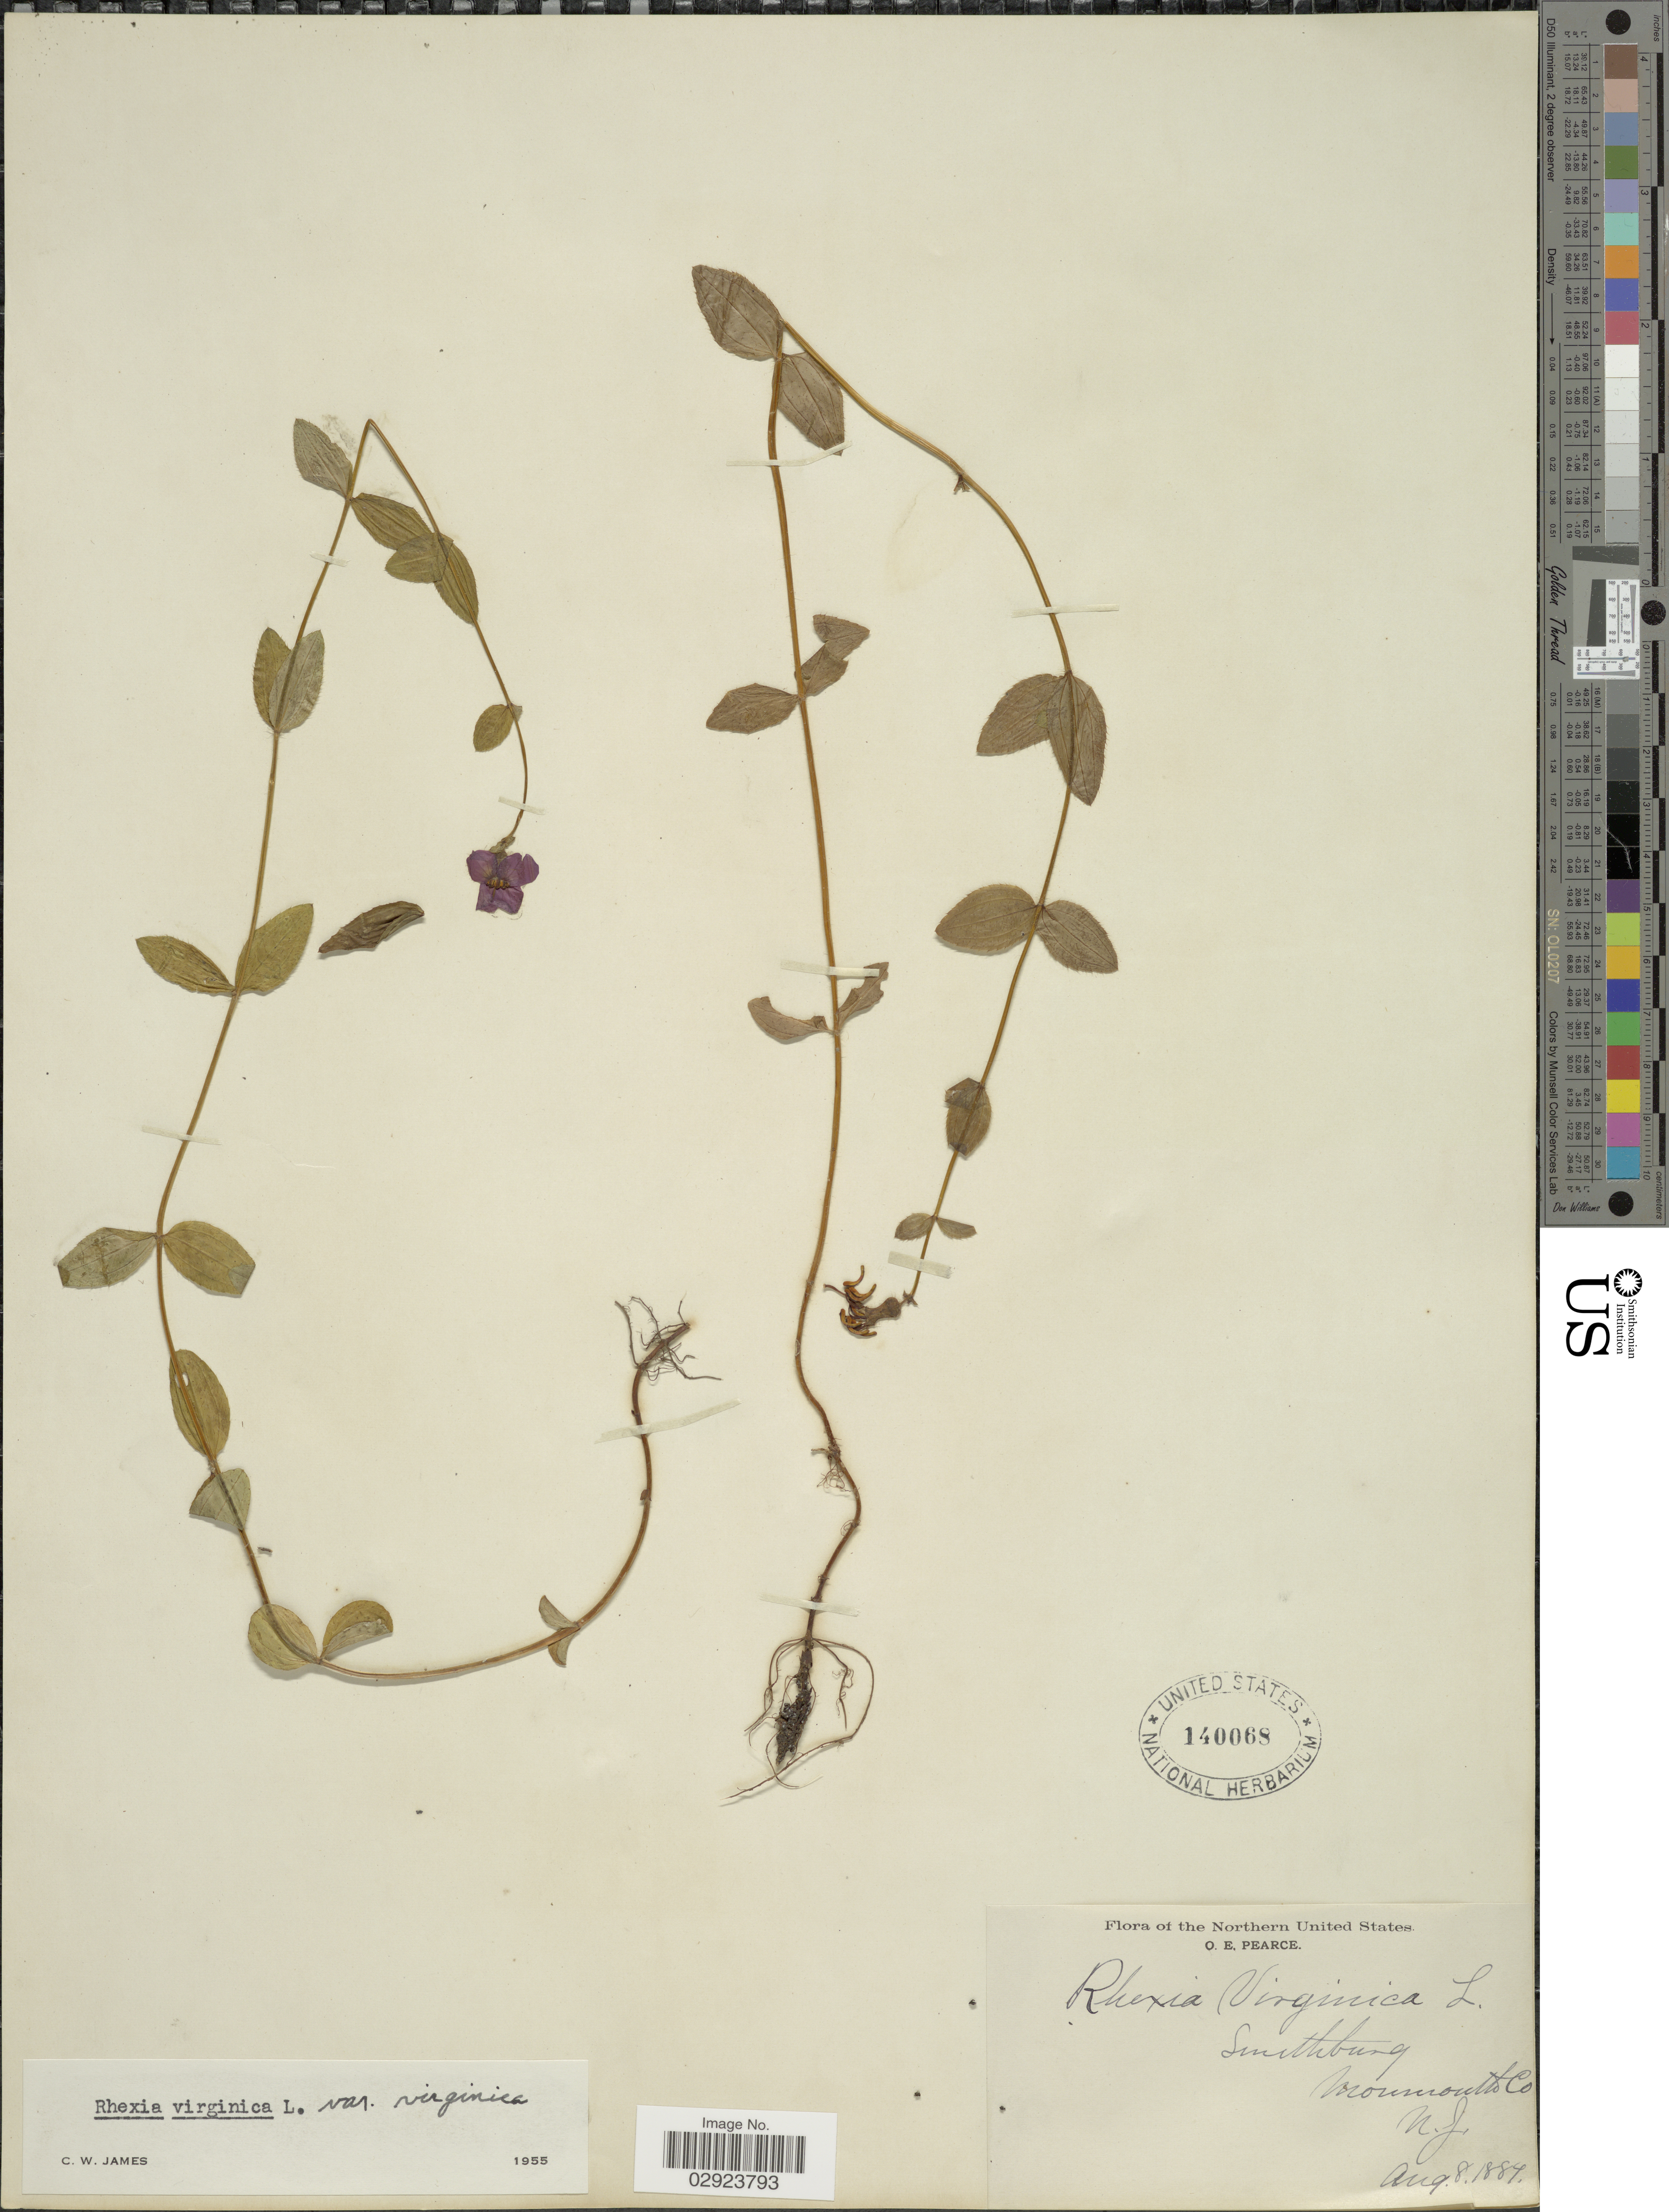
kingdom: Plantae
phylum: Tracheophyta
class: Magnoliopsida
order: Myrtales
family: Melastomataceae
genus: Rhexia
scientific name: Rhexia virginica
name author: L.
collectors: O. E. Pearce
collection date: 1884-08-08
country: United States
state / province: New Jersey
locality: Northern United States. Smithburg. Monmouth Co. N.J.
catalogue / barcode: US 140068